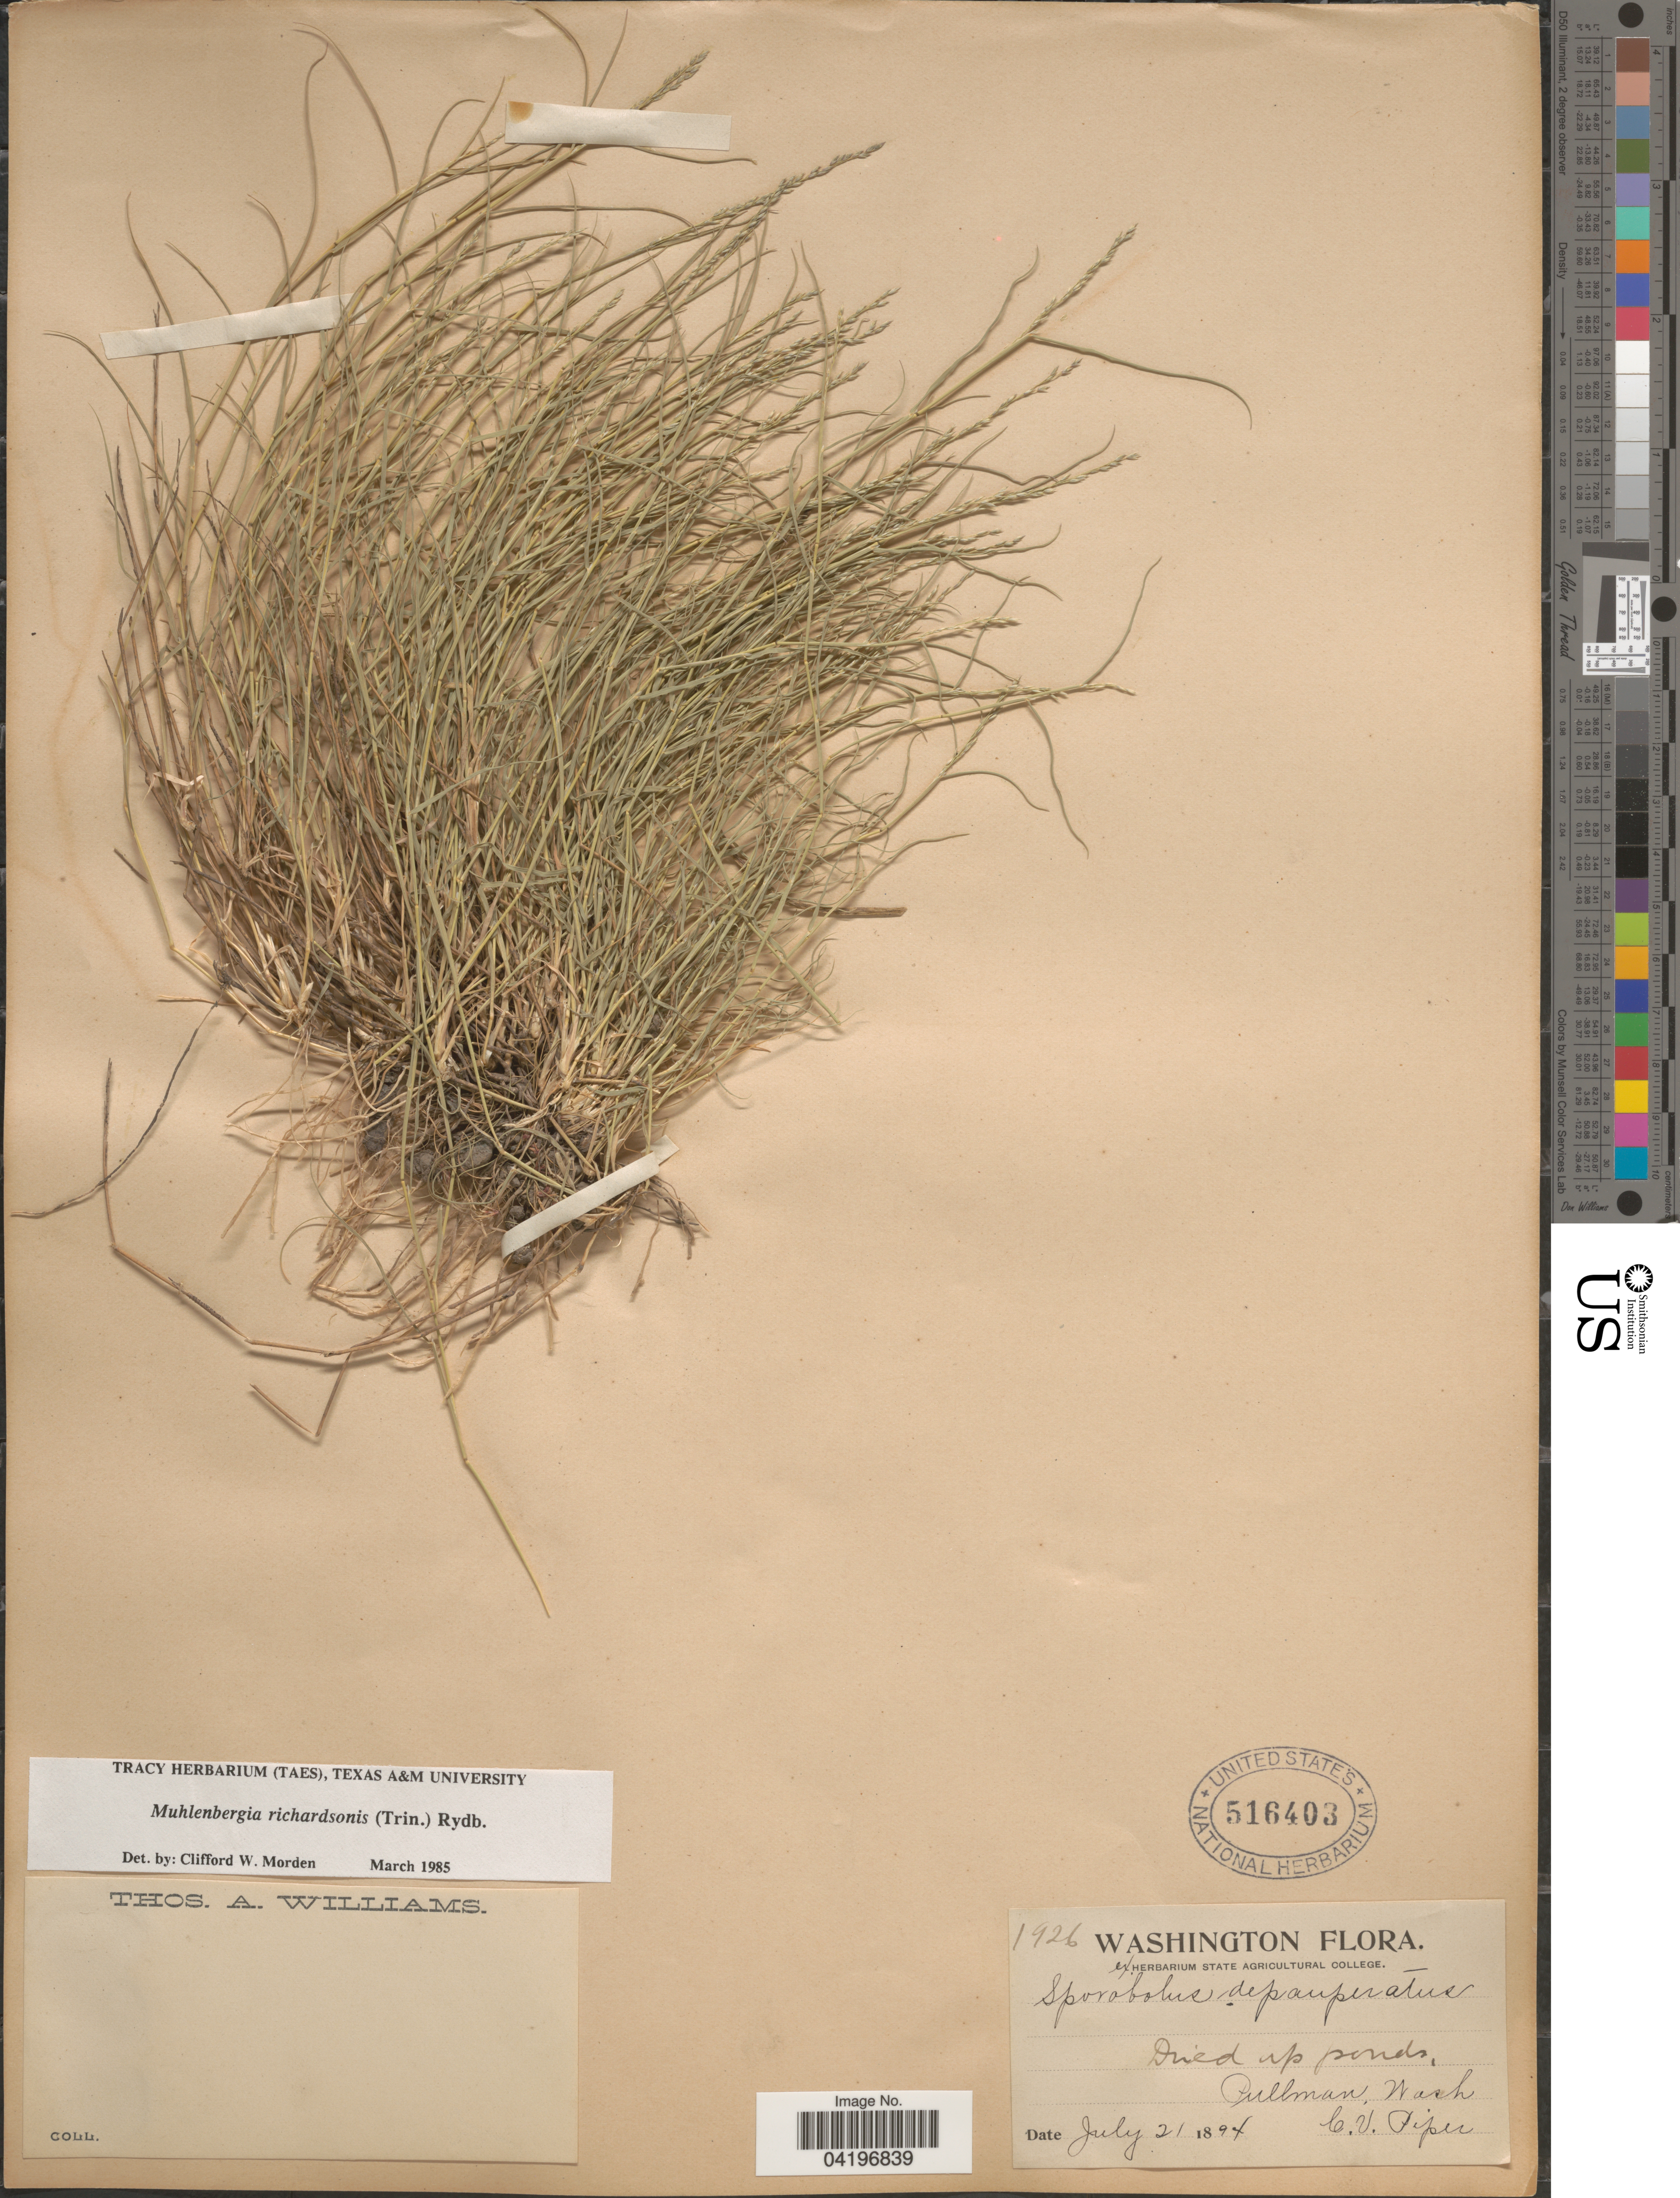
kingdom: Plantae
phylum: Tracheophyta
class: Liliopsida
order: Poales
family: Poaceae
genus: Muhlenbergia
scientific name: Muhlenbergia richardsonis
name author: (Trin.) Rydb.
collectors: C. V. Piper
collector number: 1926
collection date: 1894-07-21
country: United States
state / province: Washington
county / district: Whitman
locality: Pullman.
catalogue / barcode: US 516403